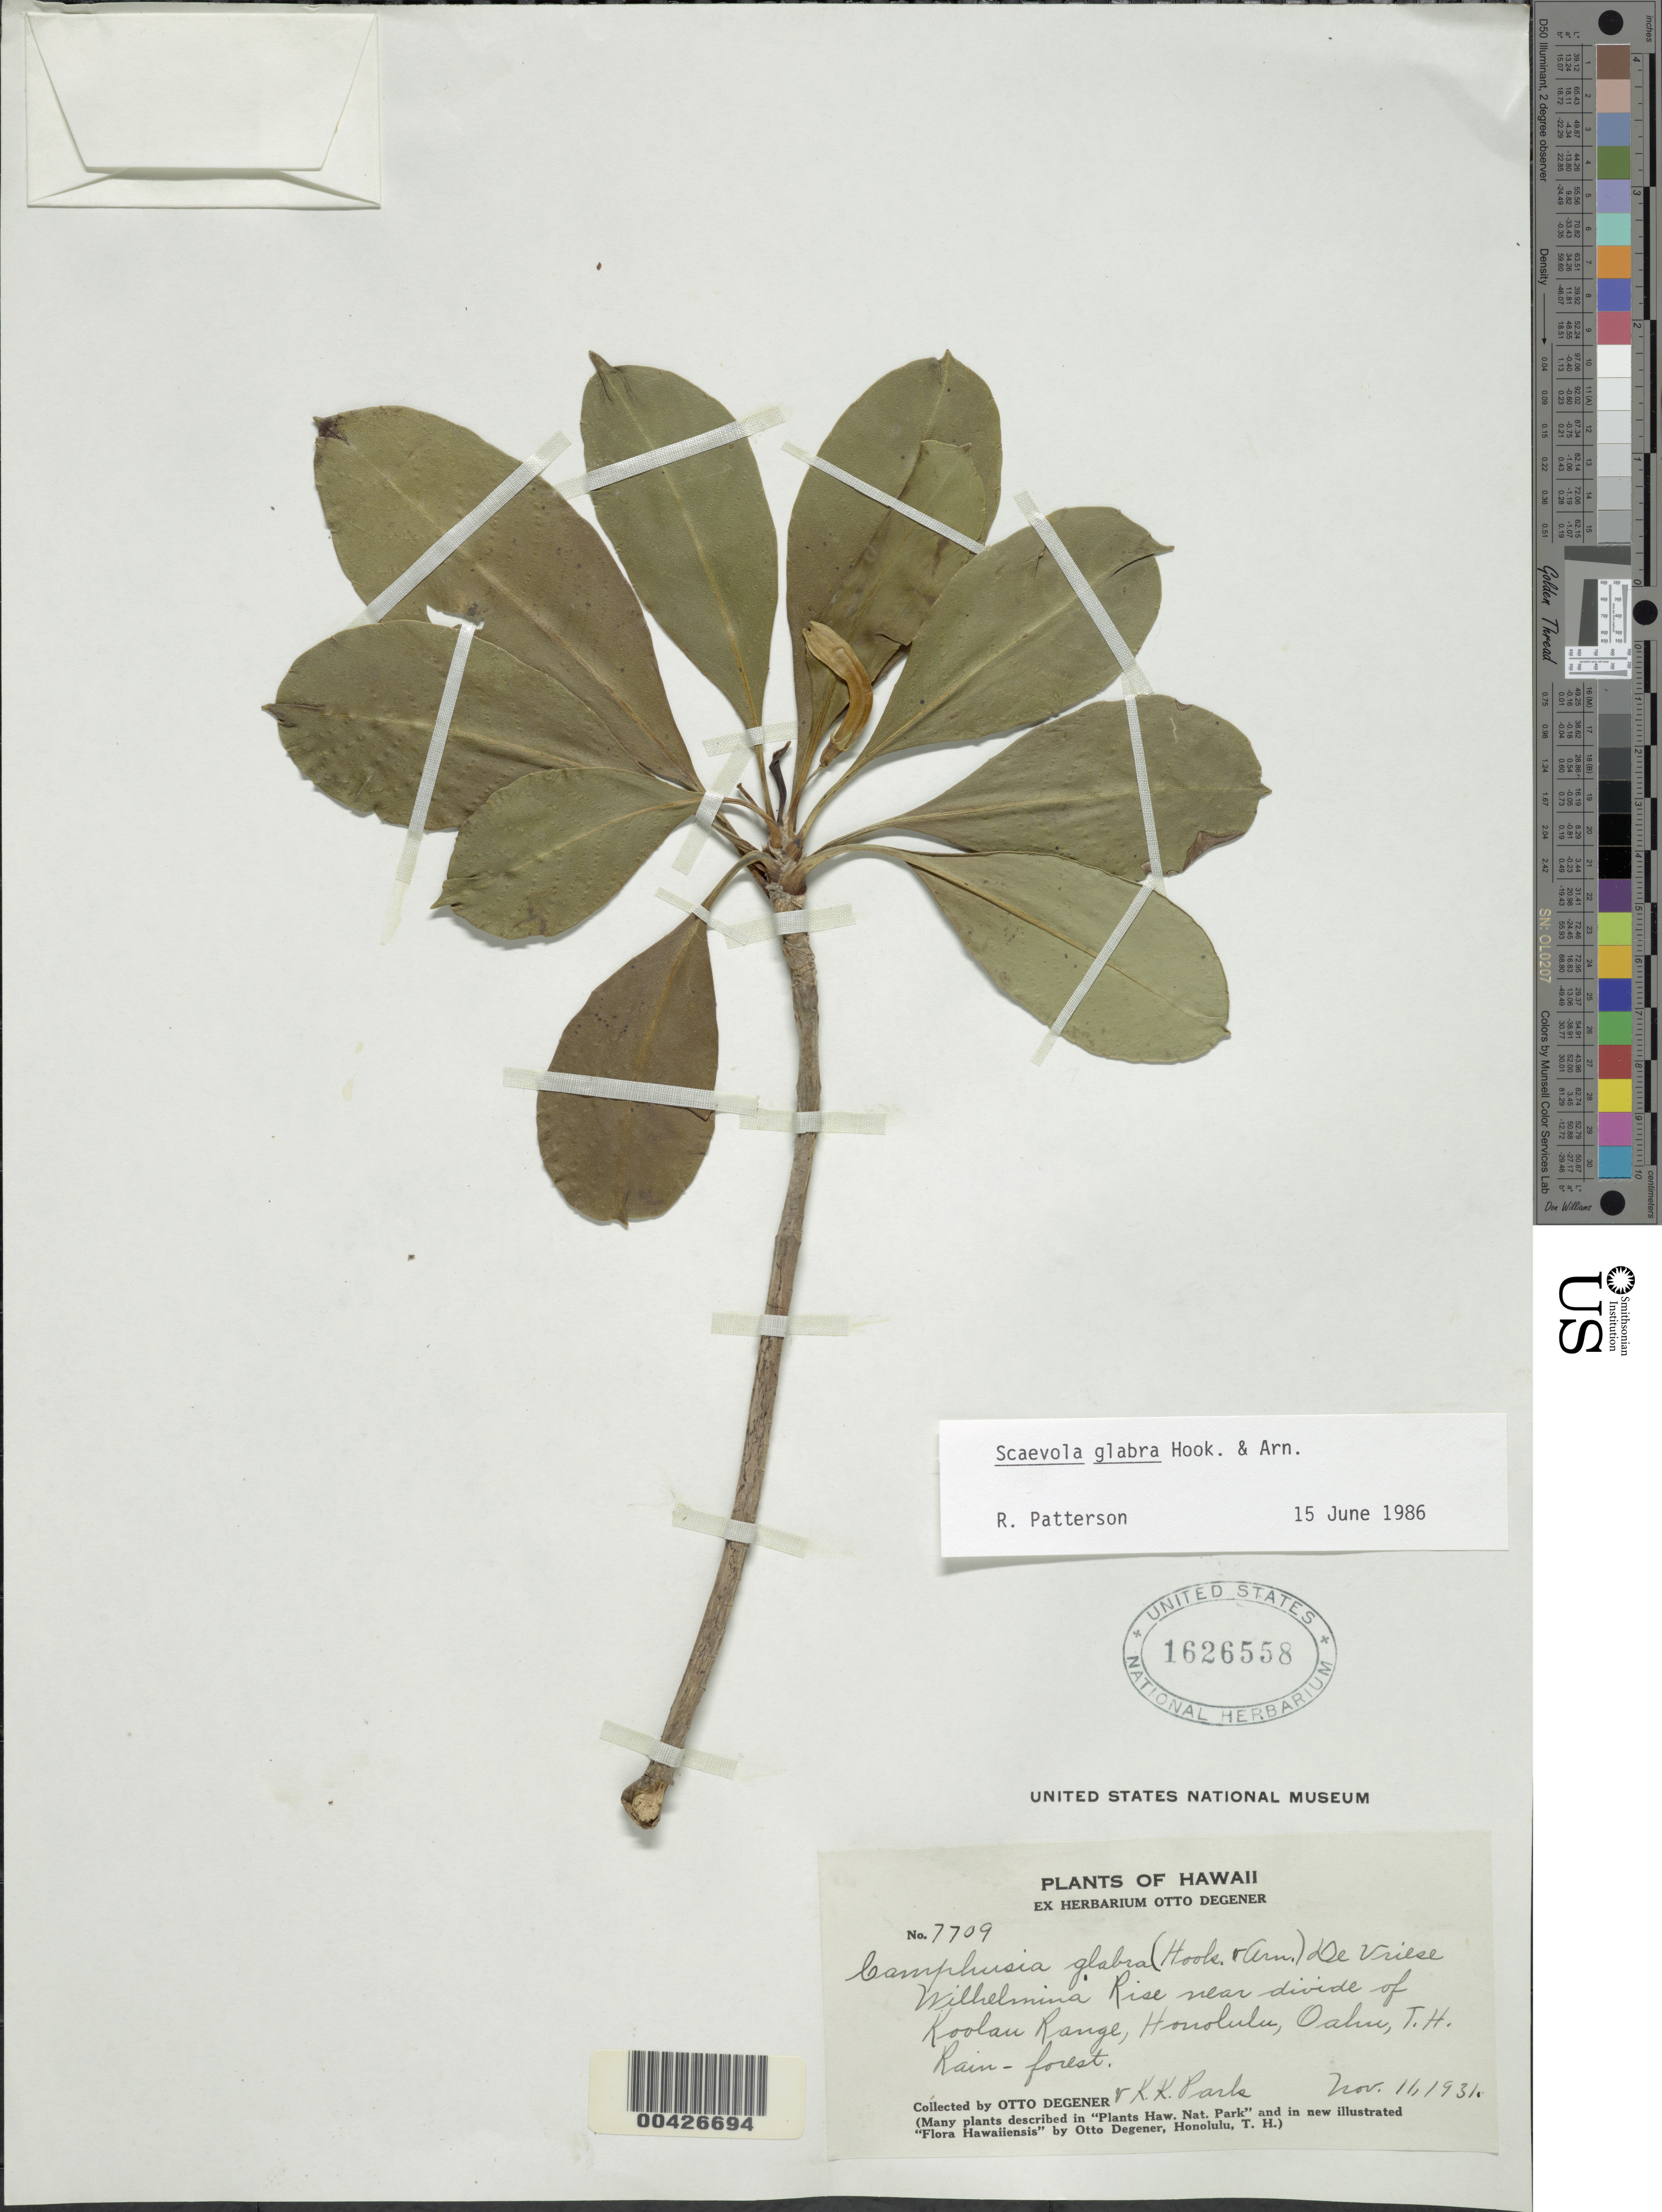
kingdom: Plantae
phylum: Tracheophyta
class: Magnoliopsida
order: Asterales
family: Goodeniaceae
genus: Scaevola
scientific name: Scaevola glabra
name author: Hook. & Arn.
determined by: Patterson, R.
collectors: O. Degener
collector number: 7709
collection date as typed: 11 Nov 1931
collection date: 1931-11-11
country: United States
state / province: Hawaii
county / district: Honolulu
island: Oahu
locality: Wilhelmina Rise near divide of Koolau Range, Honolulu, Oahu, T.H.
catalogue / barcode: US 1626558